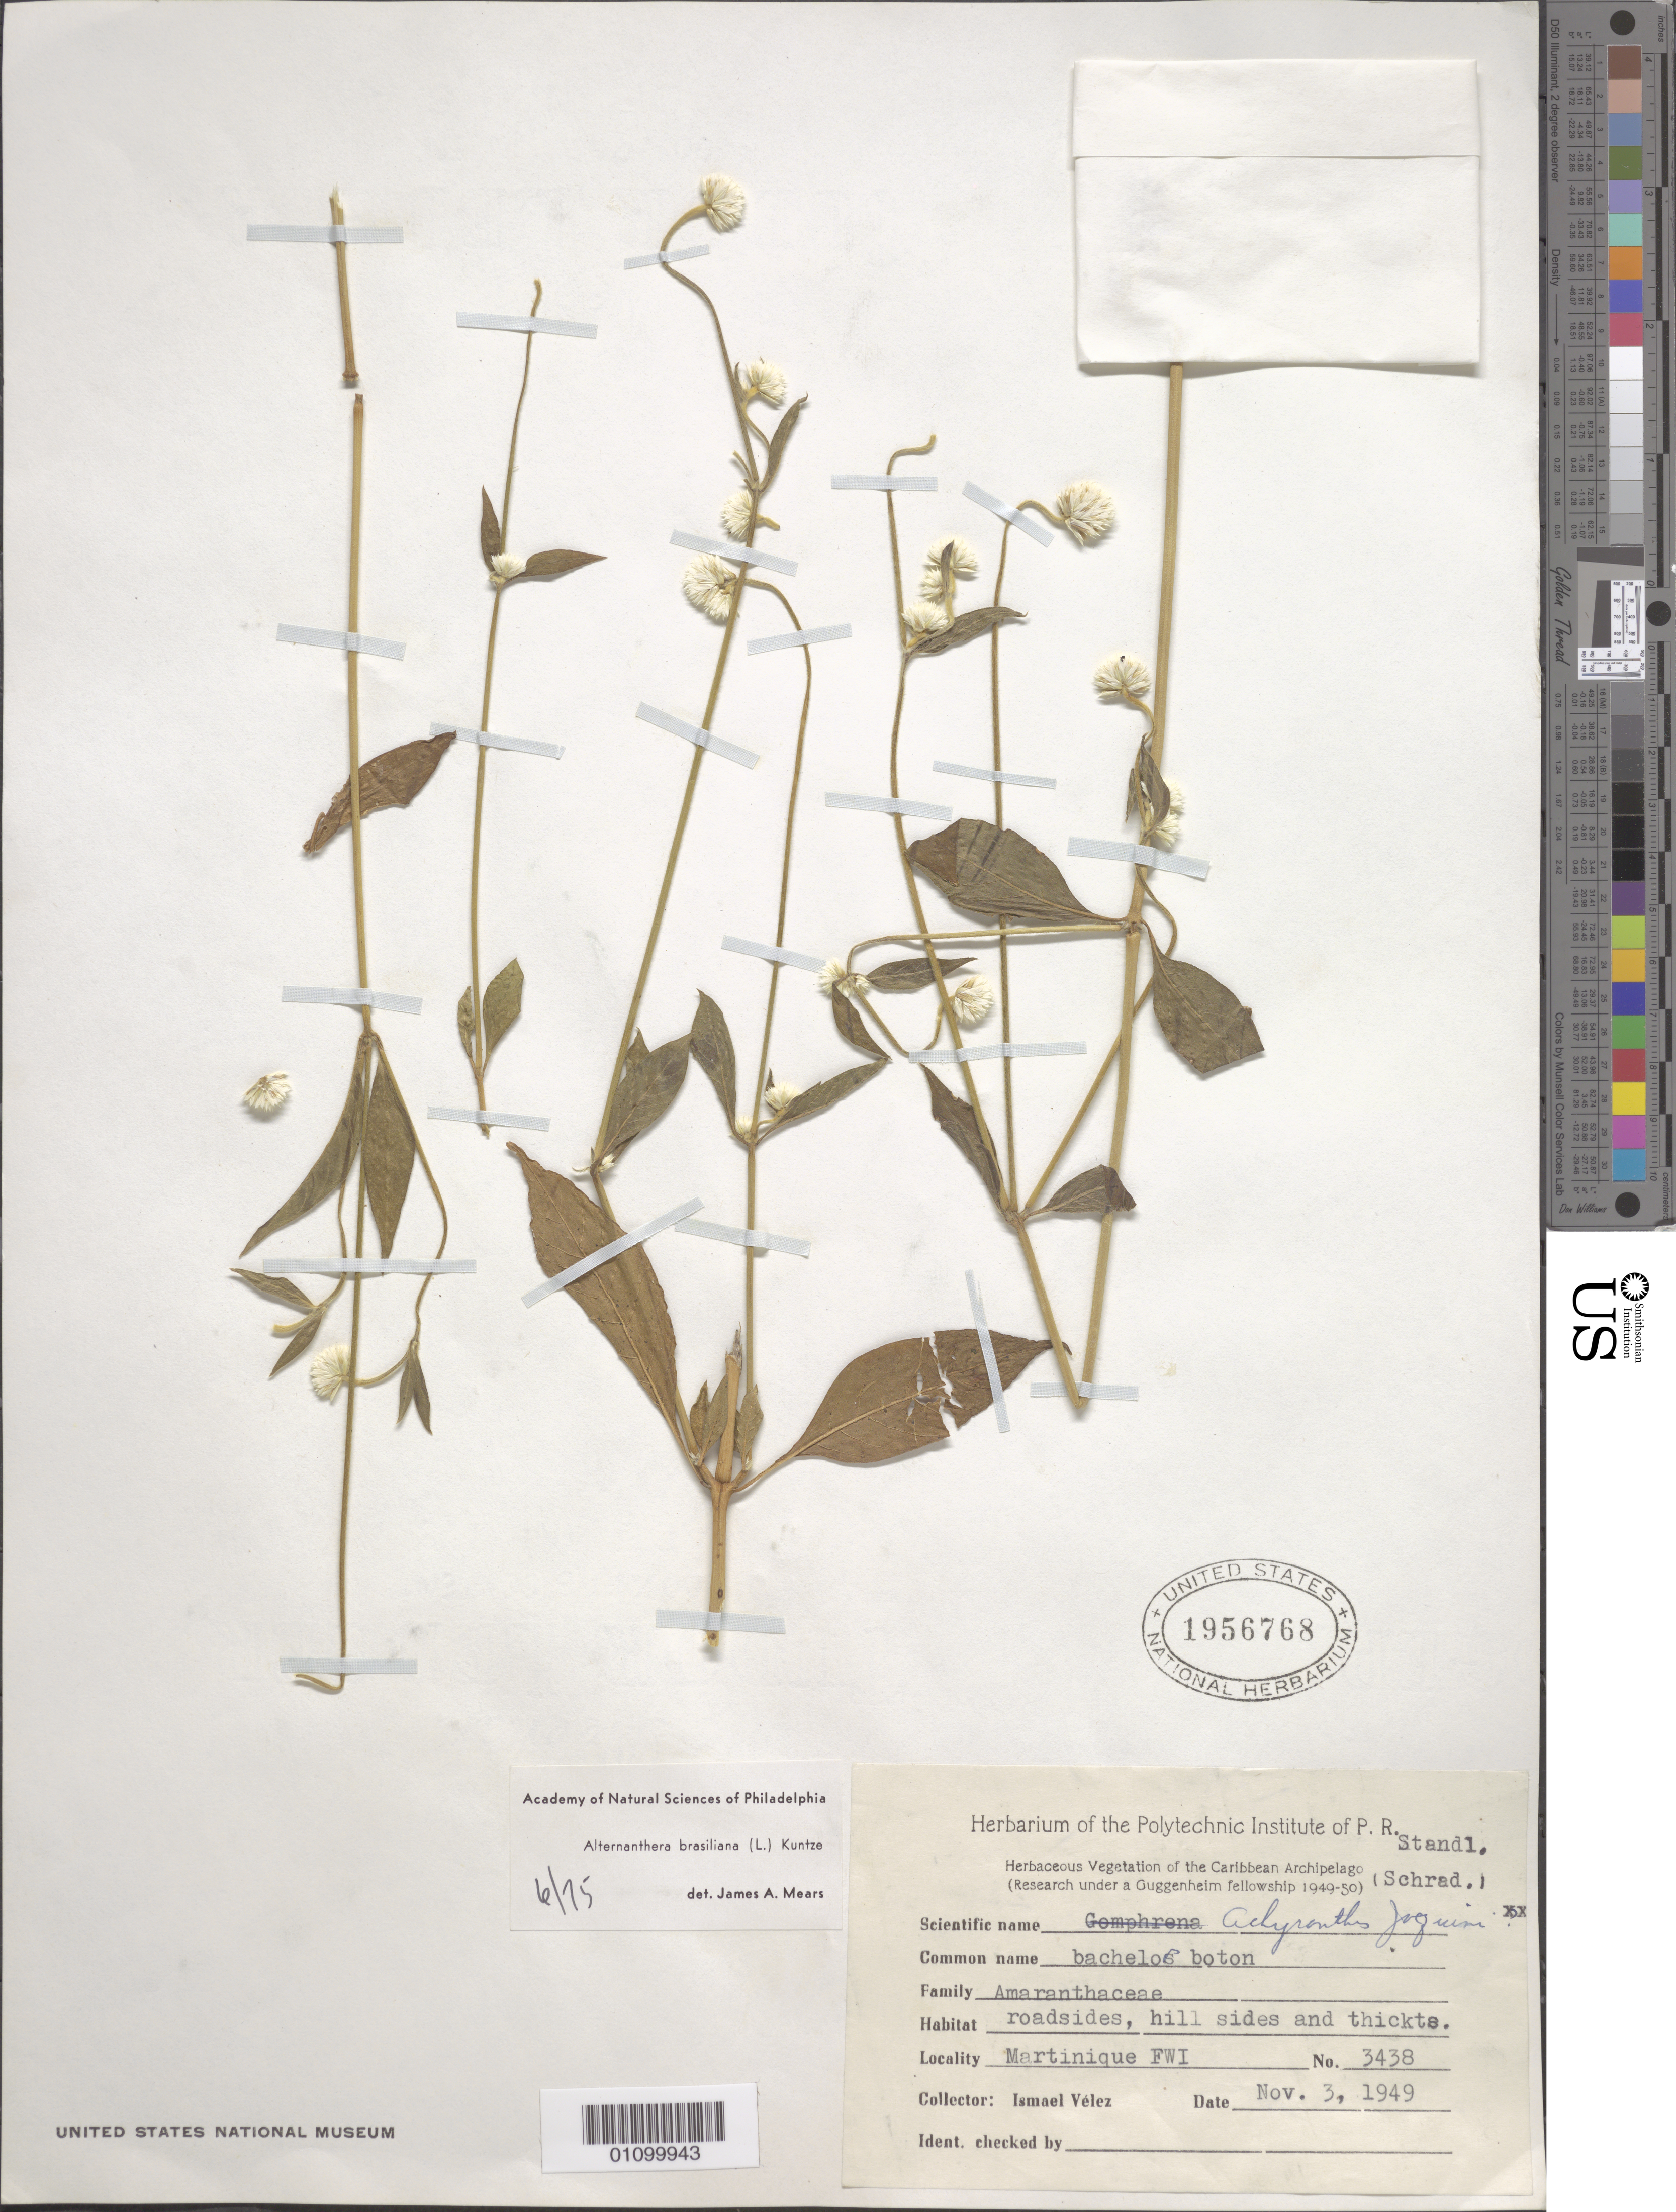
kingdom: Plantae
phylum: Tracheophyta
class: Magnoliopsida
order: Caryophyllales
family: Amaranthaceae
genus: Alternanthera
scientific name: Alternanthera brasiliana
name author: (L.) Kuntze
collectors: I. Velez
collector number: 3438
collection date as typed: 03 Nov 1949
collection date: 1949-11-03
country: Martinique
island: Martinique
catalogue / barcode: US 1956768